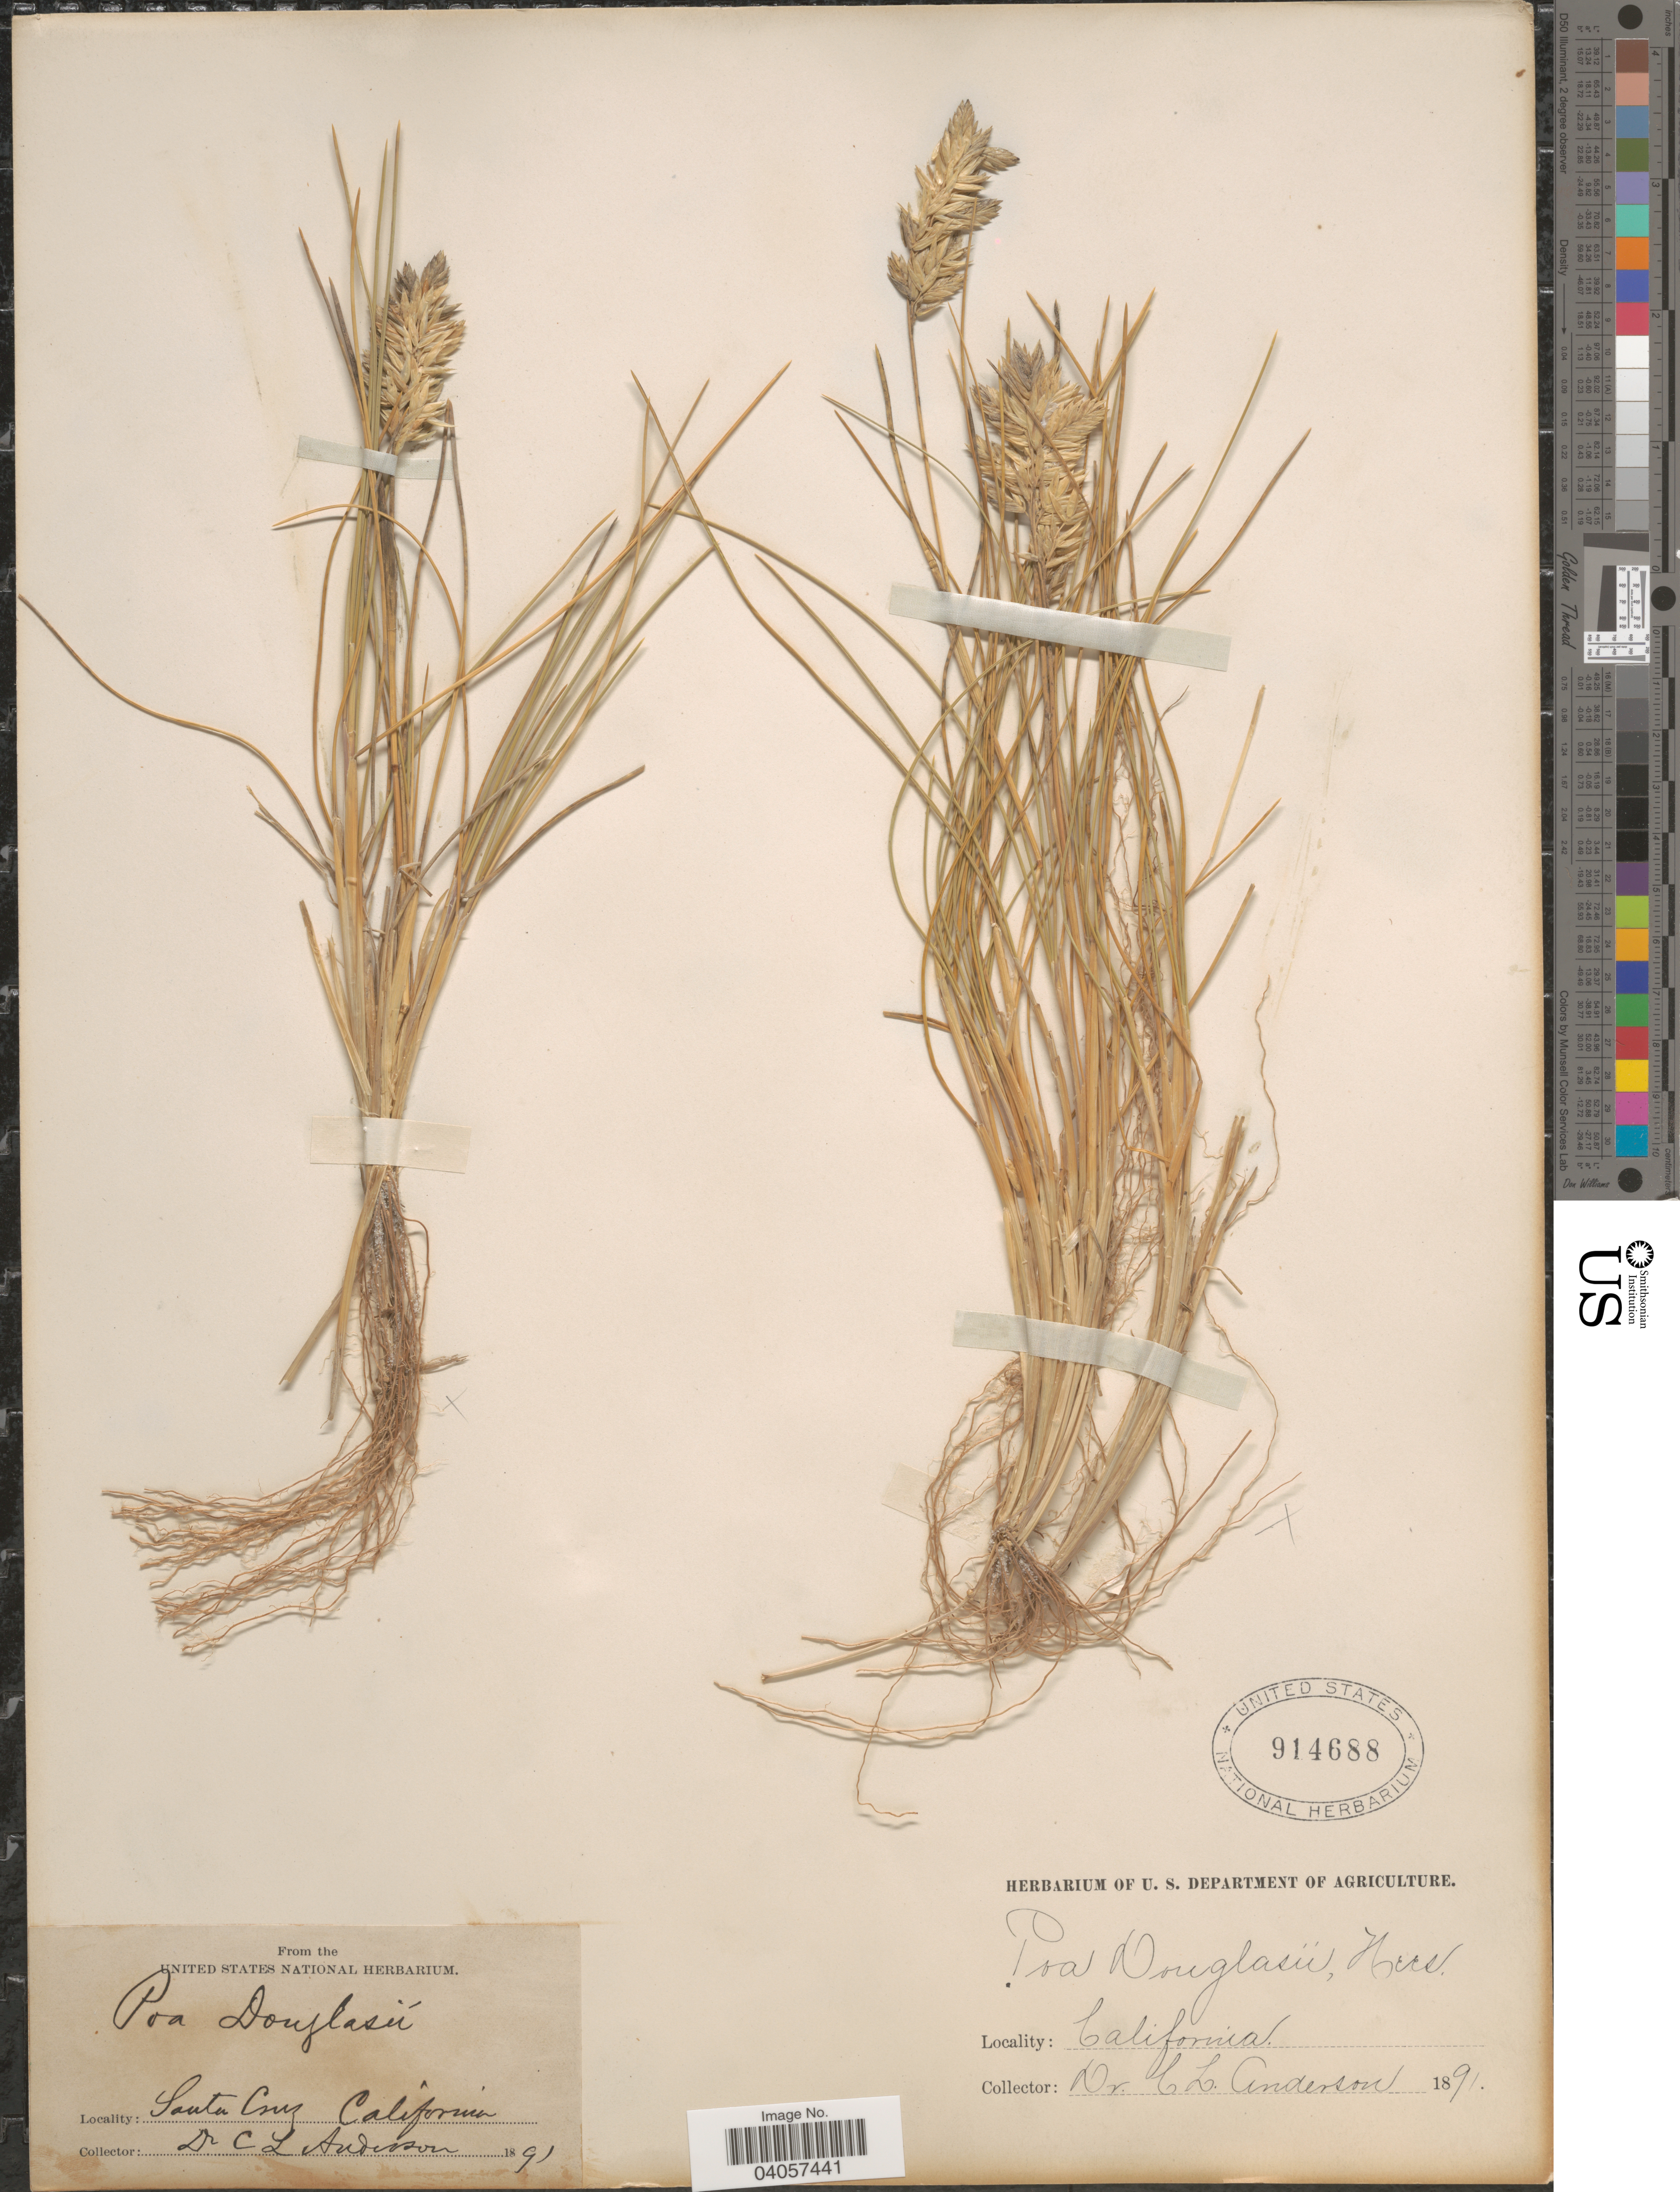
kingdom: Plantae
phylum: Tracheophyta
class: Liliopsida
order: Poales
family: Poaceae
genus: Poa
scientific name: Poa douglasii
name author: Nees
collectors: C. L. Anderson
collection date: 1891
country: United States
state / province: California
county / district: Santa Cruz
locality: Santa Cruz.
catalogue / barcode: US 914688